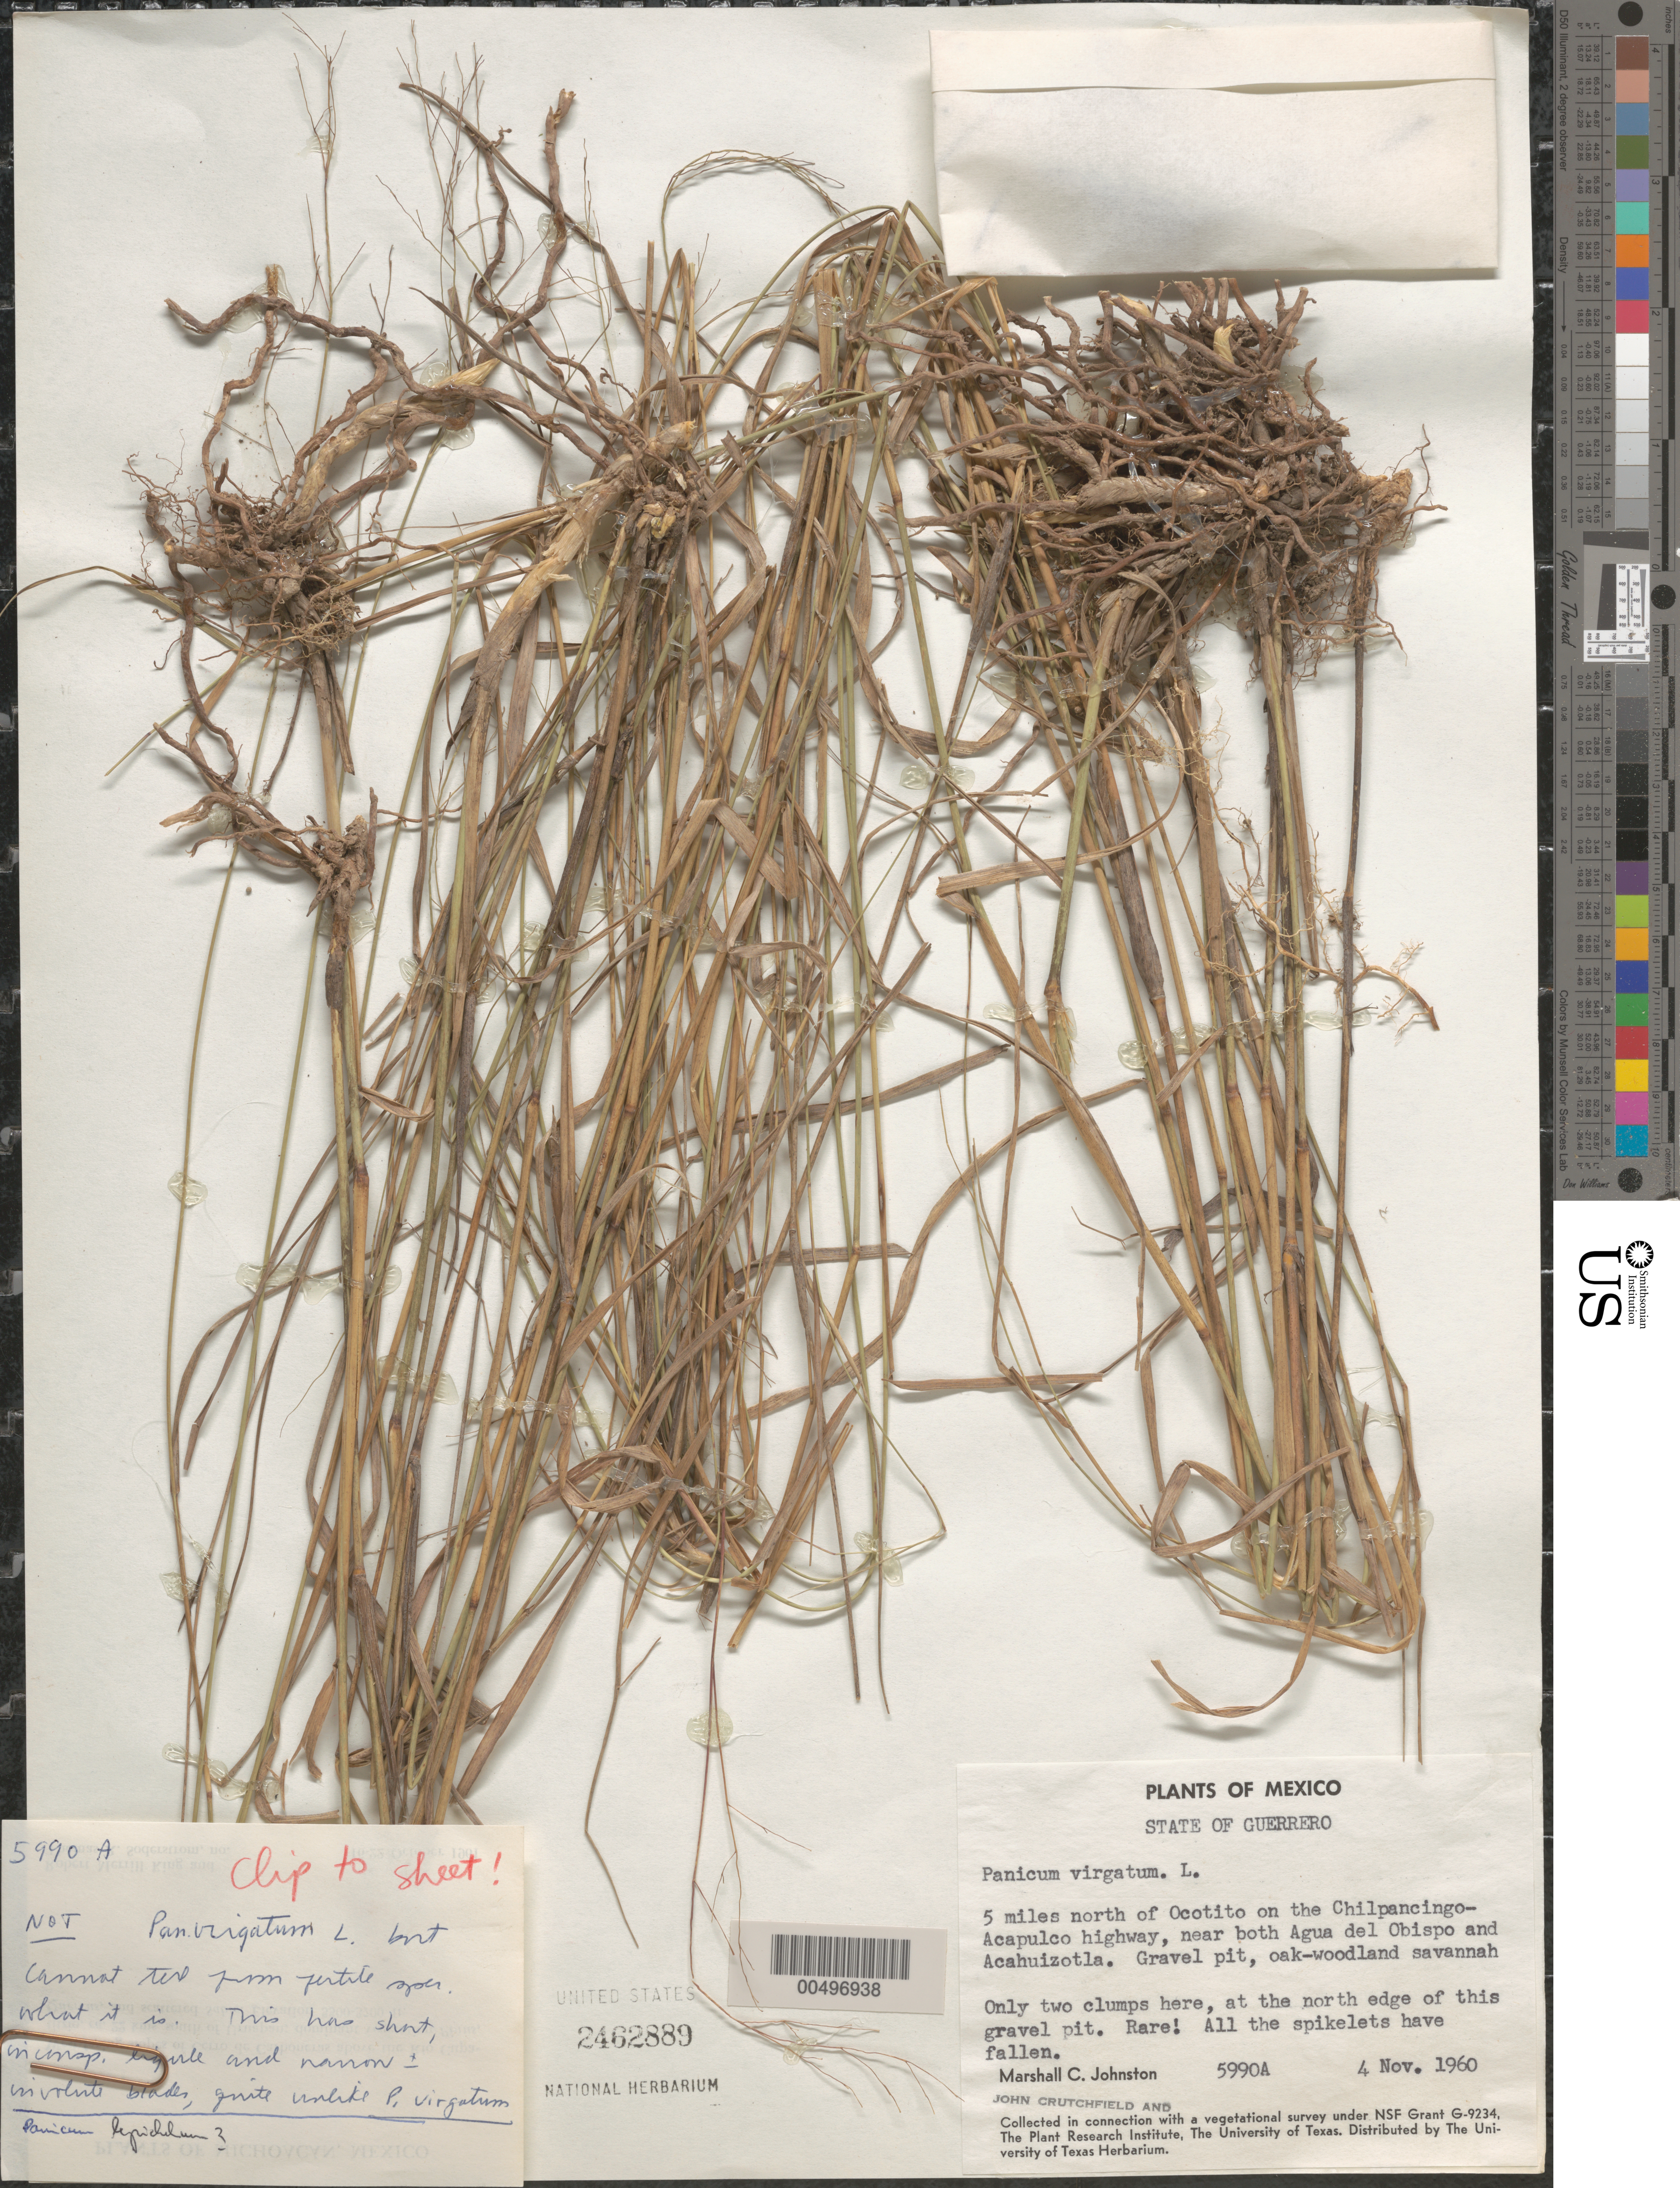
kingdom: Plantae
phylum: Tracheophyta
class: Liliopsida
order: Poales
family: Poaceae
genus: Panicum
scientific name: Panicum sp.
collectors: M. Johnston & J. Crutchfield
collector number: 5990A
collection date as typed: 4 Nov 1960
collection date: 1960-11-04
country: Mexico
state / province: Guerrero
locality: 5 mi N of Ocotito on the Chilpancingo - Acapulco hwy, near both Agua del Obispo & Acahuizotla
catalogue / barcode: US 2462889